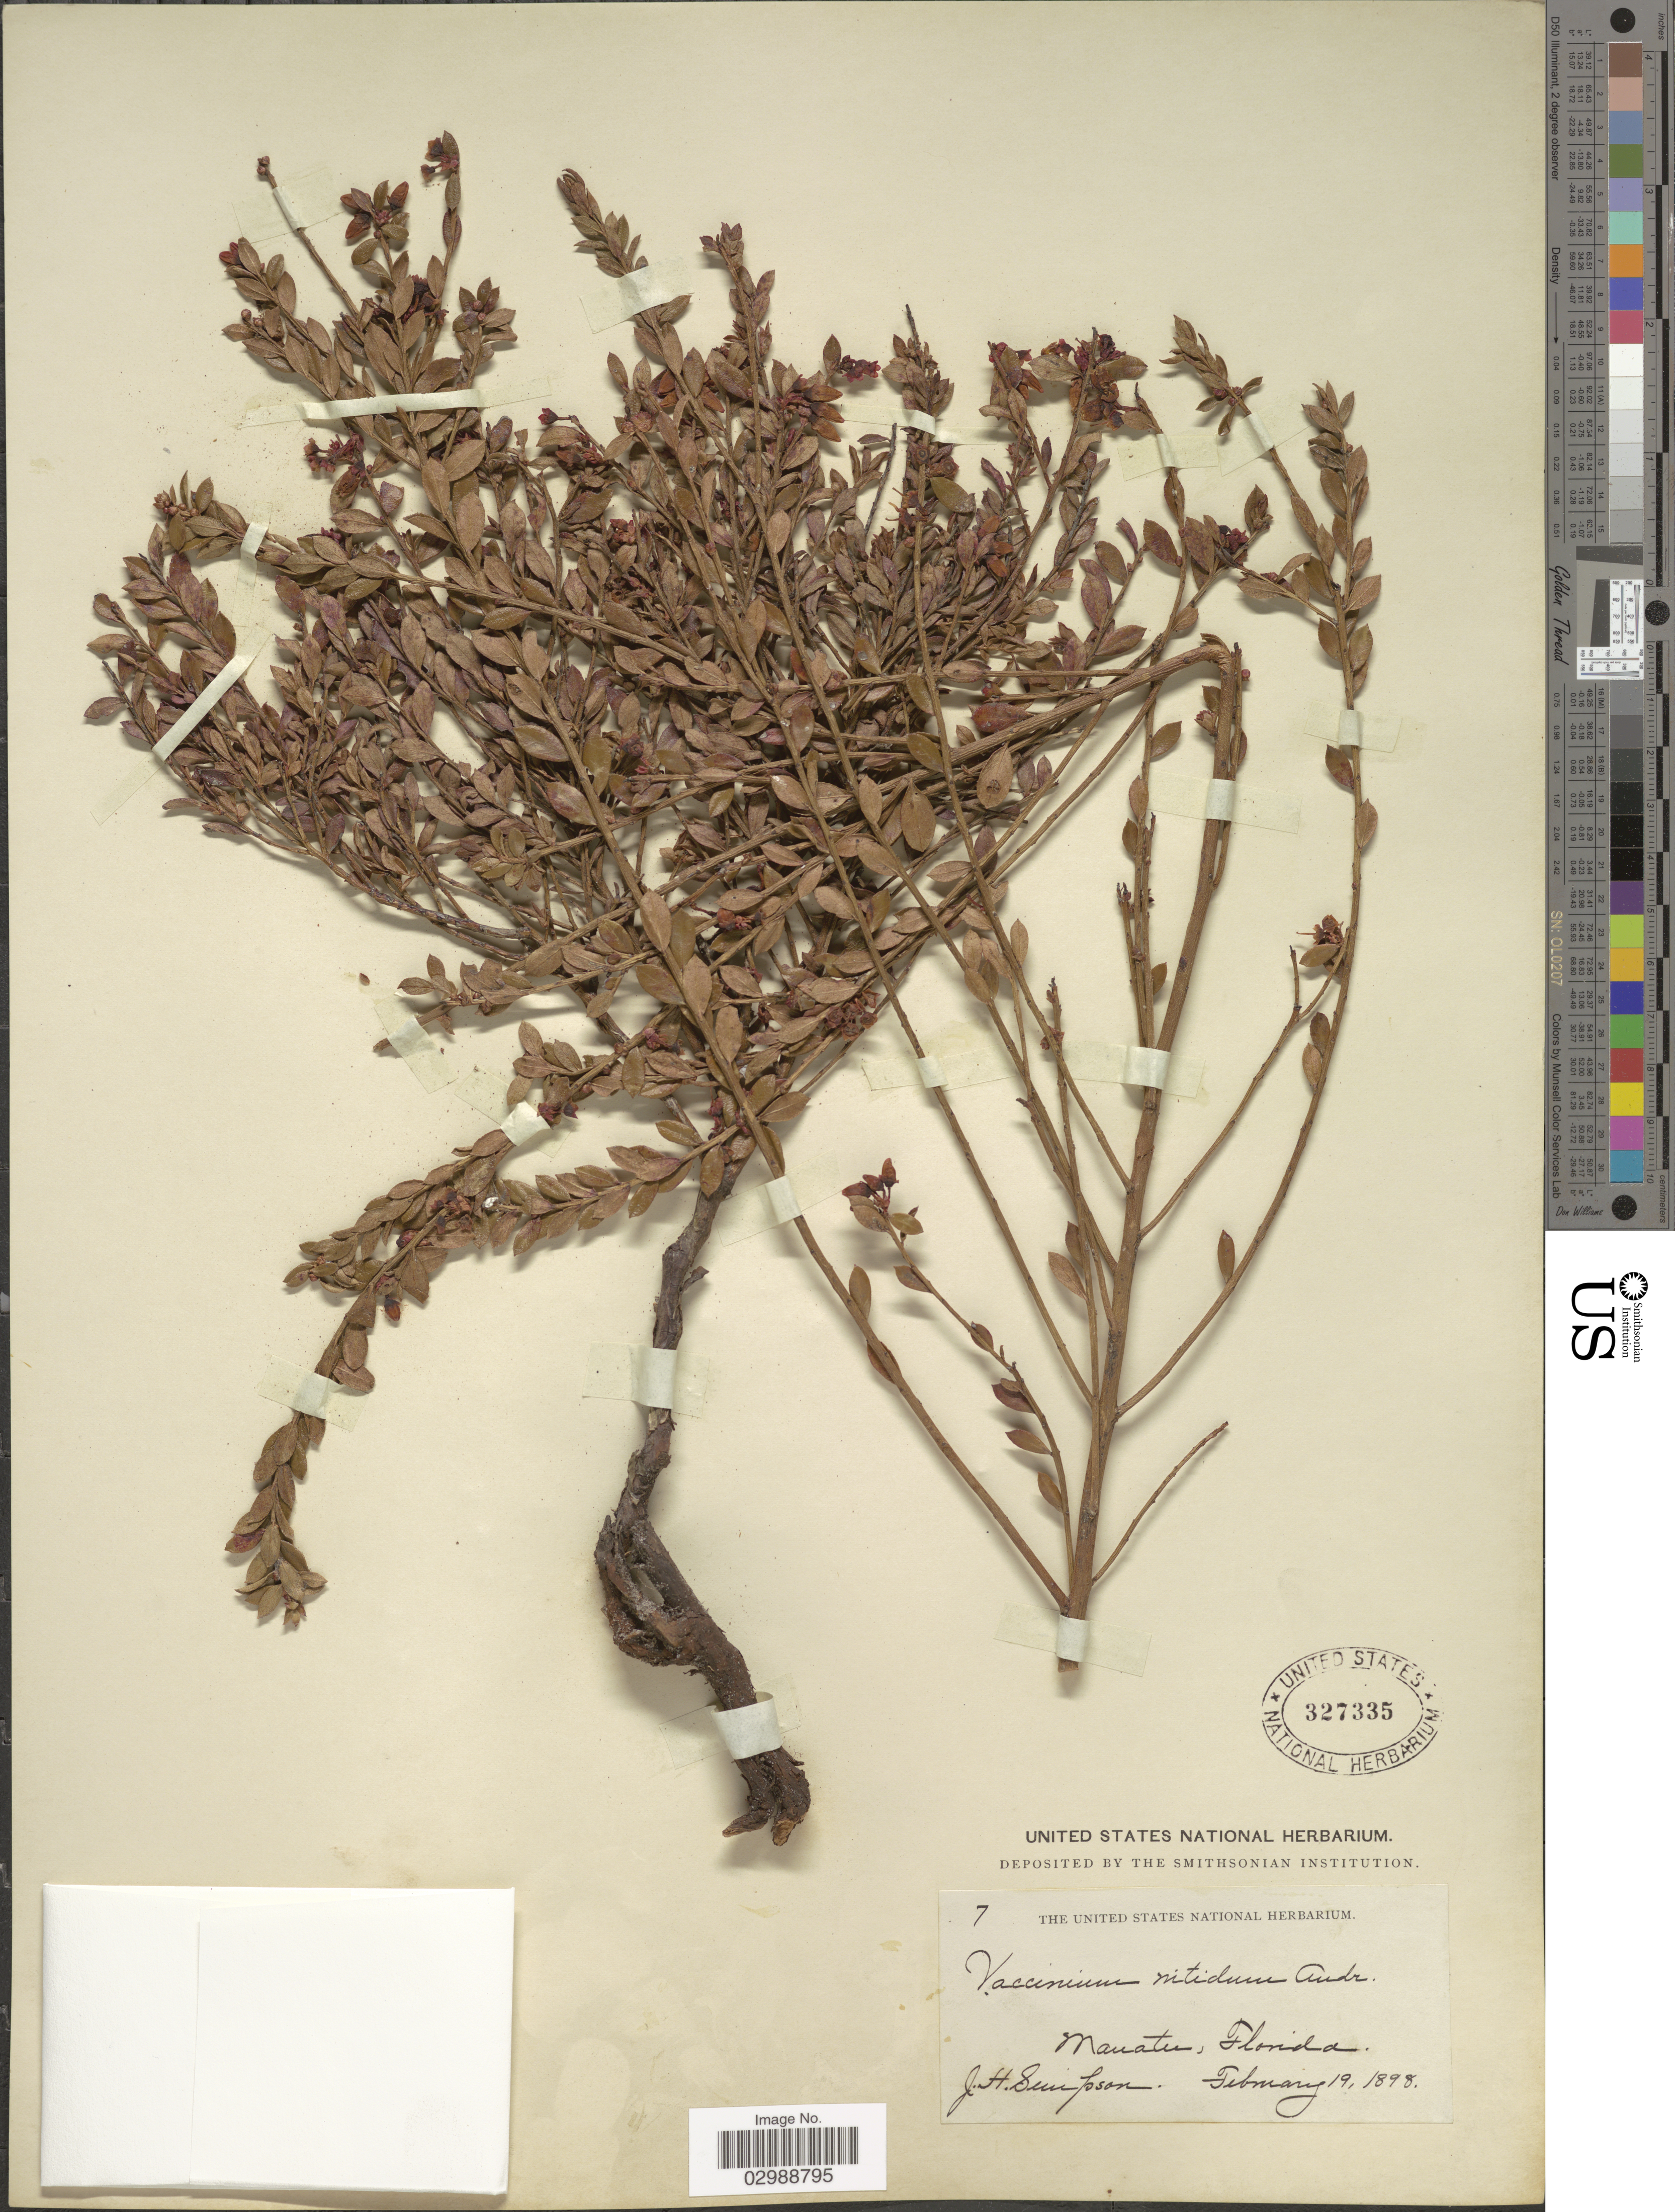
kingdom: Plantae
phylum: Tracheophyta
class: Magnoliopsida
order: Ericales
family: Ericaceae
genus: Vaccinium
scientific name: Vaccinium nitidum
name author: Andrews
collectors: J. H. Simpson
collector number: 7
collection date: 1898-02-19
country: United States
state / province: Florida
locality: Manatee.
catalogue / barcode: US 327335